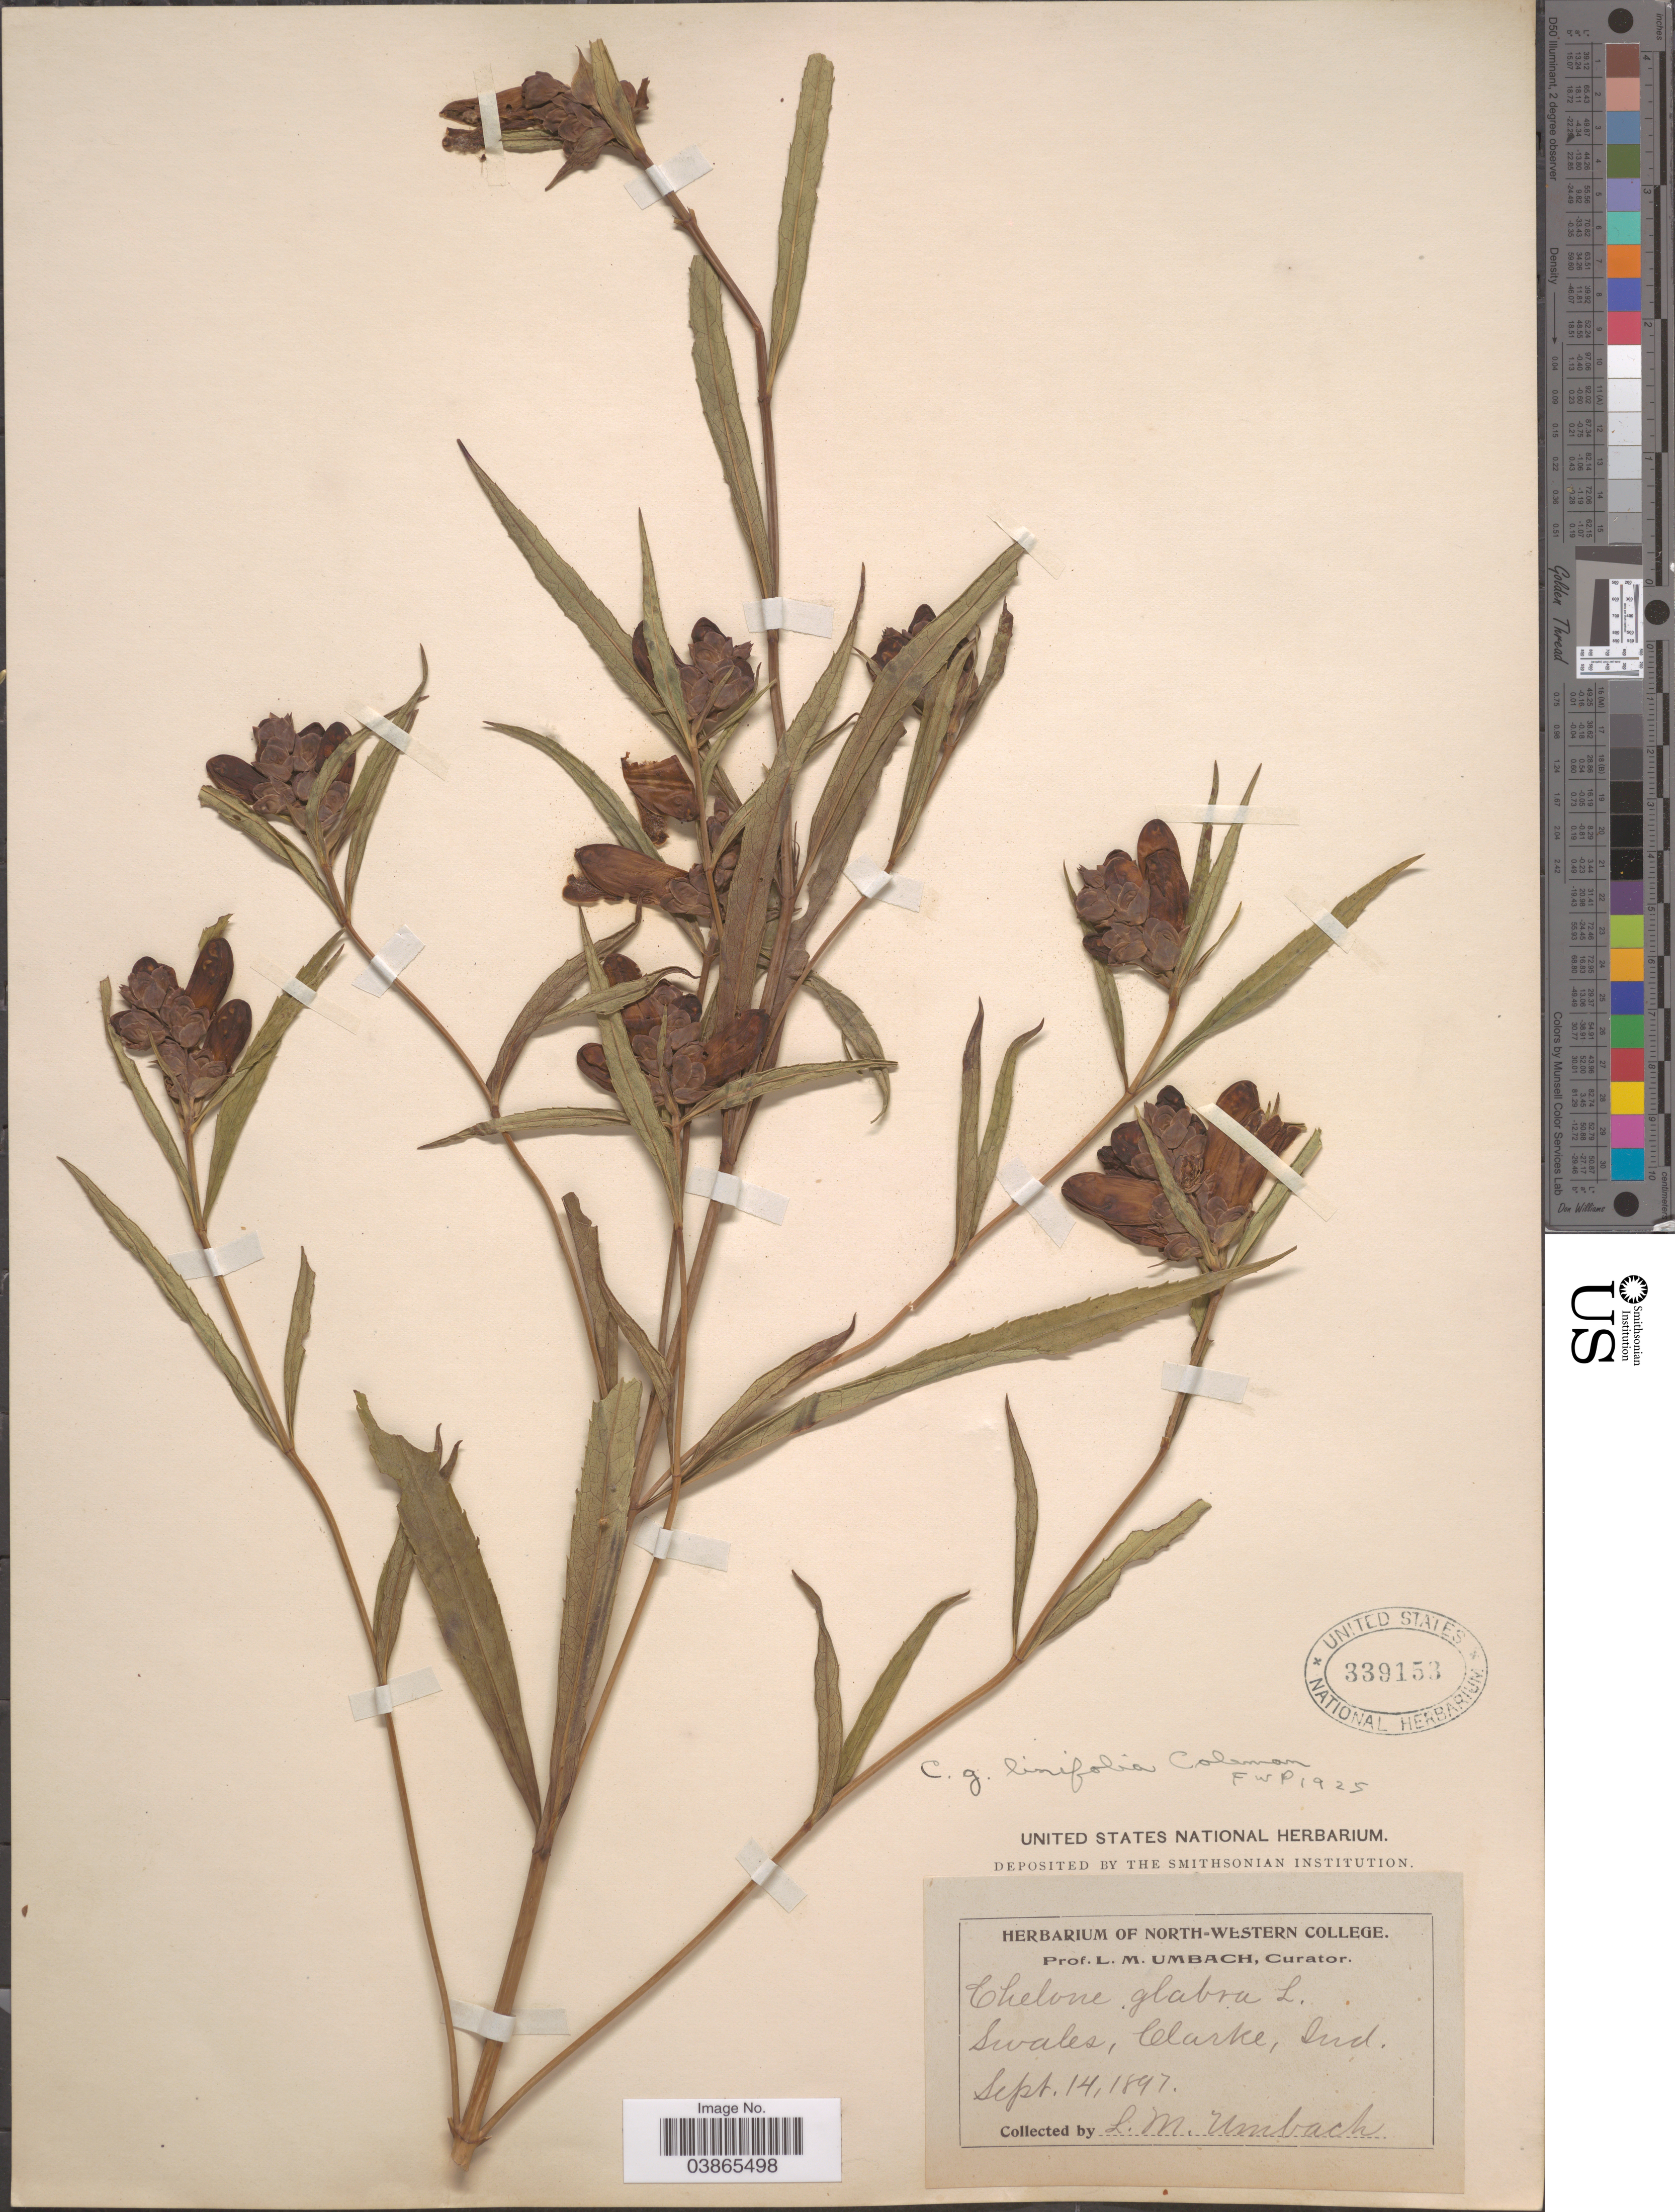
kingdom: Plantae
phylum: Tracheophyta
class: Magnoliopsida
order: Lamiales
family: Plantaginaceae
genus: Chelone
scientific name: Chelone glabra var. linifolia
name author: Coleman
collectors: L. M. Umbach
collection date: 1897-09-14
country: United States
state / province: Indiana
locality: Swales, Clarke.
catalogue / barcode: US 339153